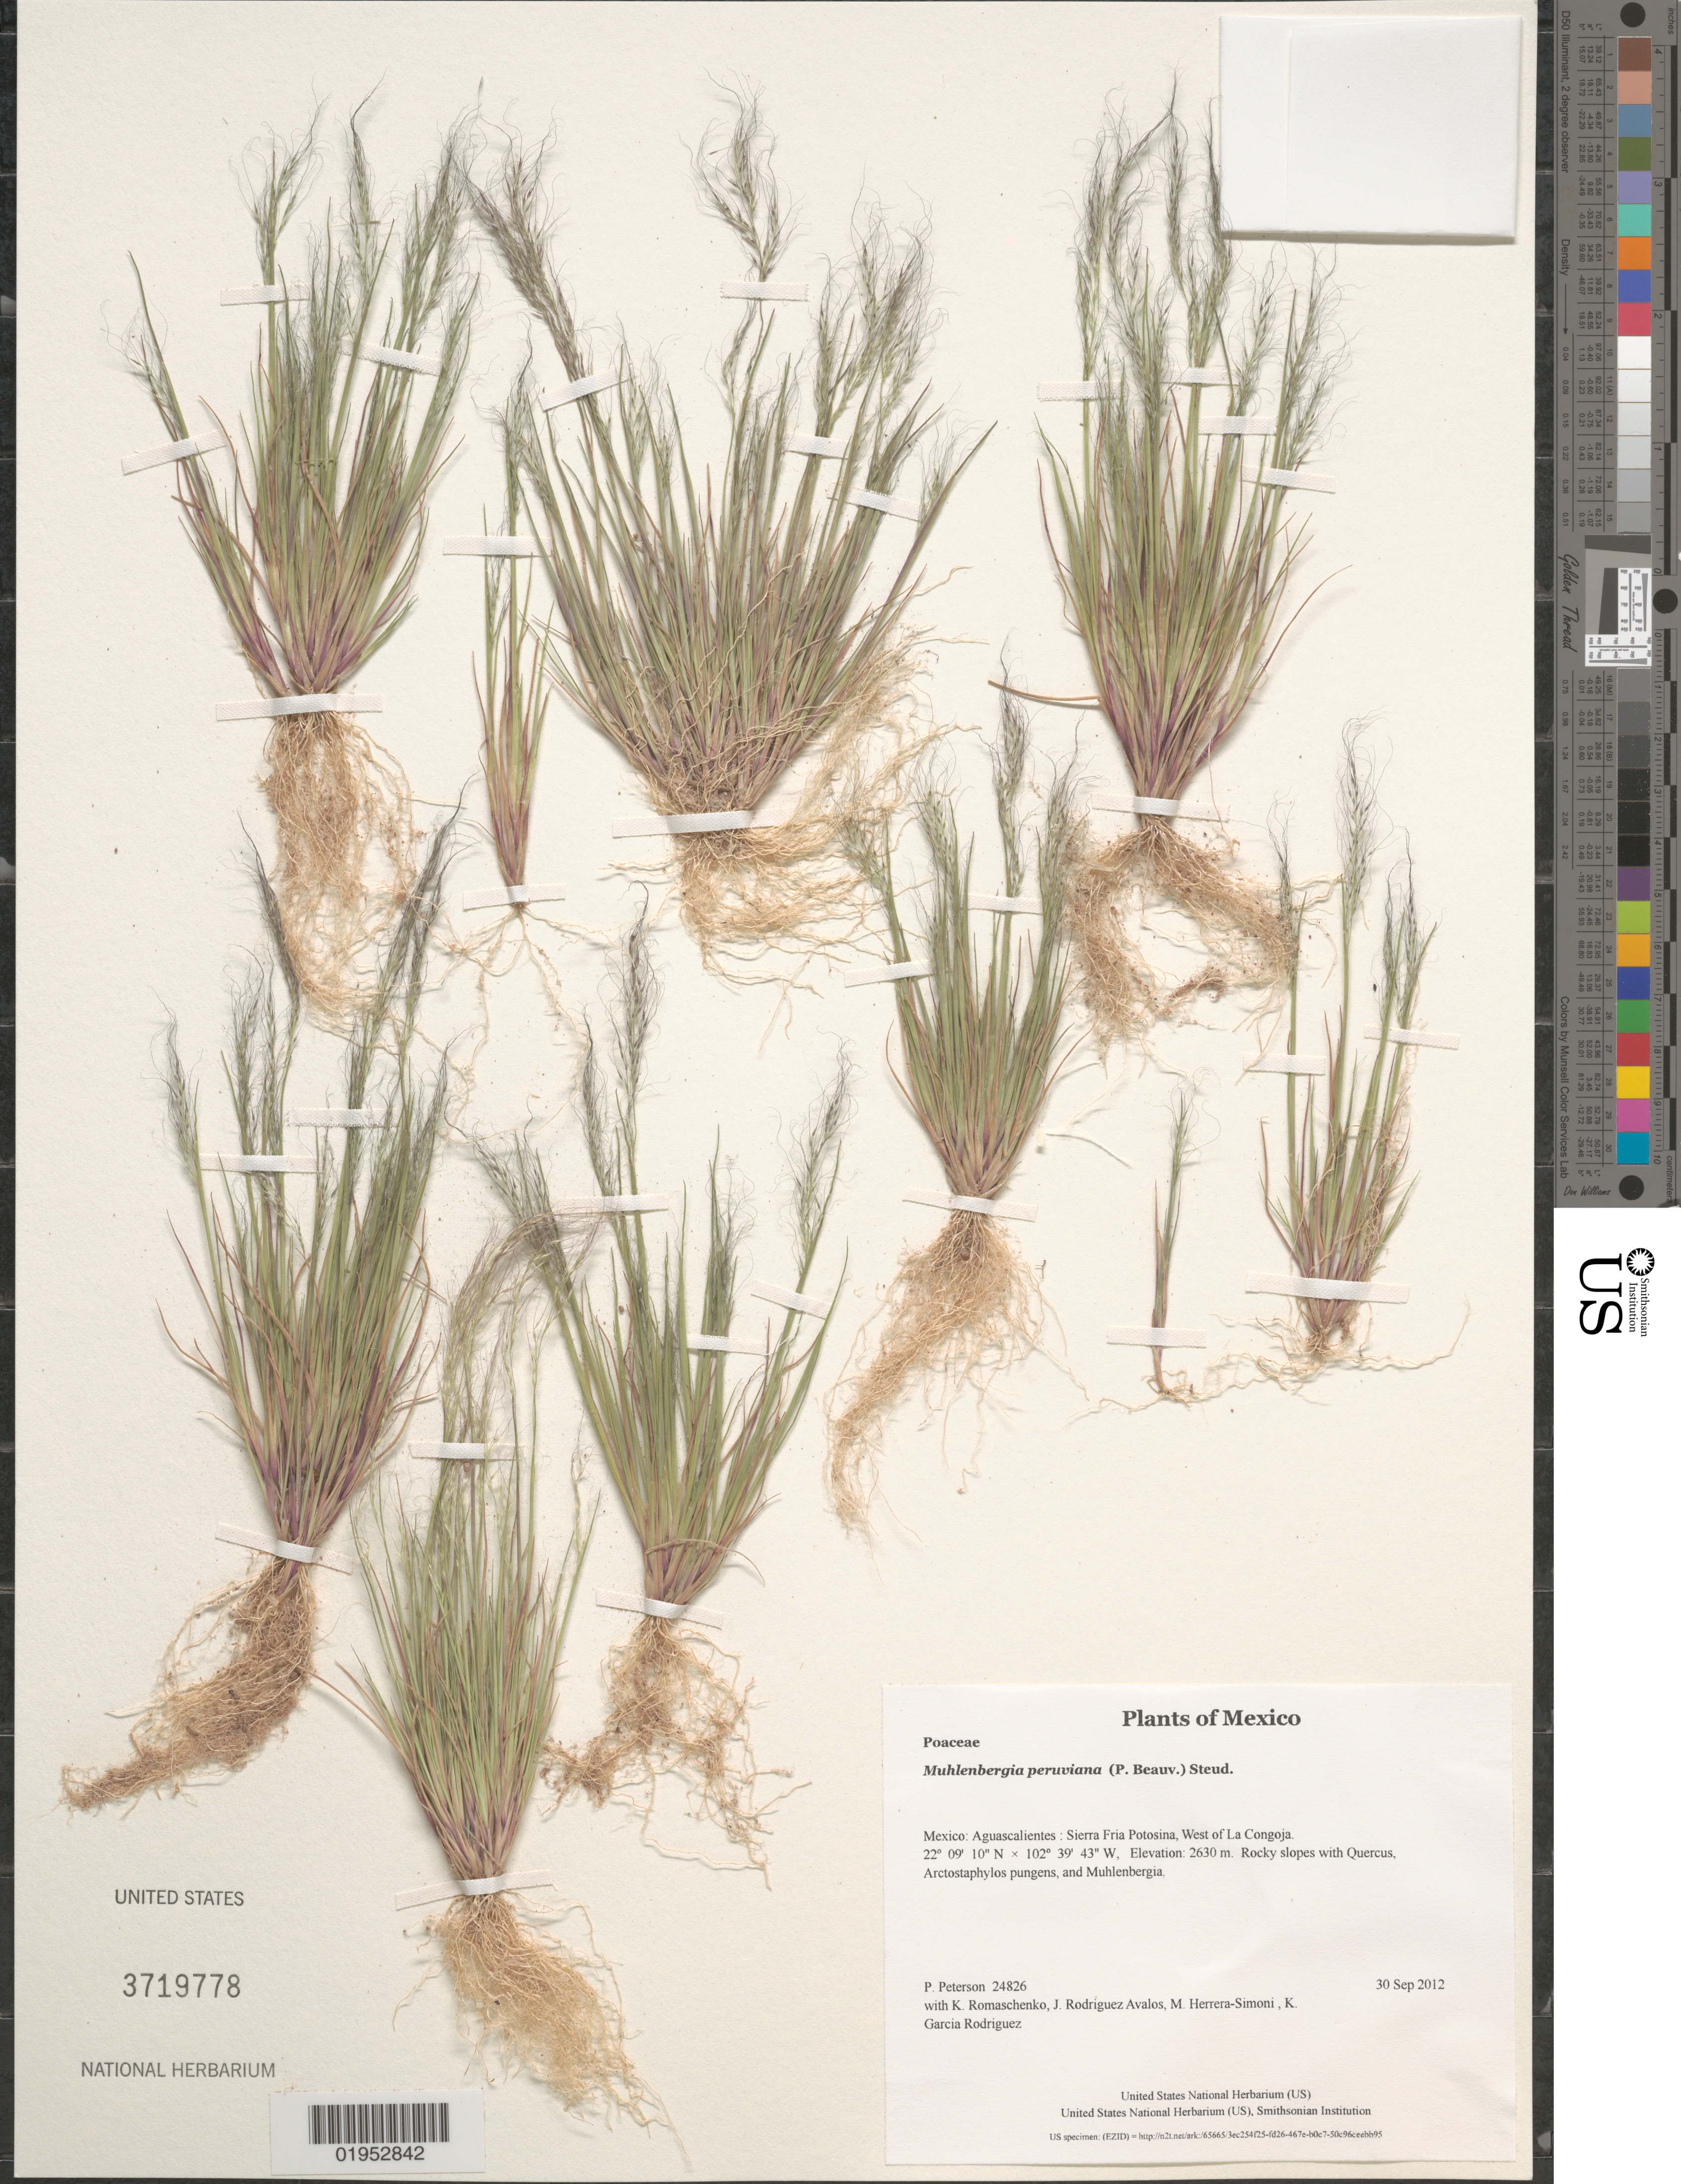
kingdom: Plantae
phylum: Tracheophyta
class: Liliopsida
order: Poales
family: Poaceae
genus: Muhlenbergia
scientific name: Muhlenbergia peruviana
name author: (P. Beauv.) Steud.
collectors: P. M. Peterson, K. Romaschenko, J. Rodriguez Avalos, M. Herrera-Simoni & K. Garcia Rodriguez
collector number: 24826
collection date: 2012-09-30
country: Mexico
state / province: Aguascalientes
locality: Sierra Fria Potosina, West of La Congoja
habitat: Rocky slopes with Quercus, Arctostaphylos pungens, and Muhlenbergia.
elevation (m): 2630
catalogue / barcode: US 3719778